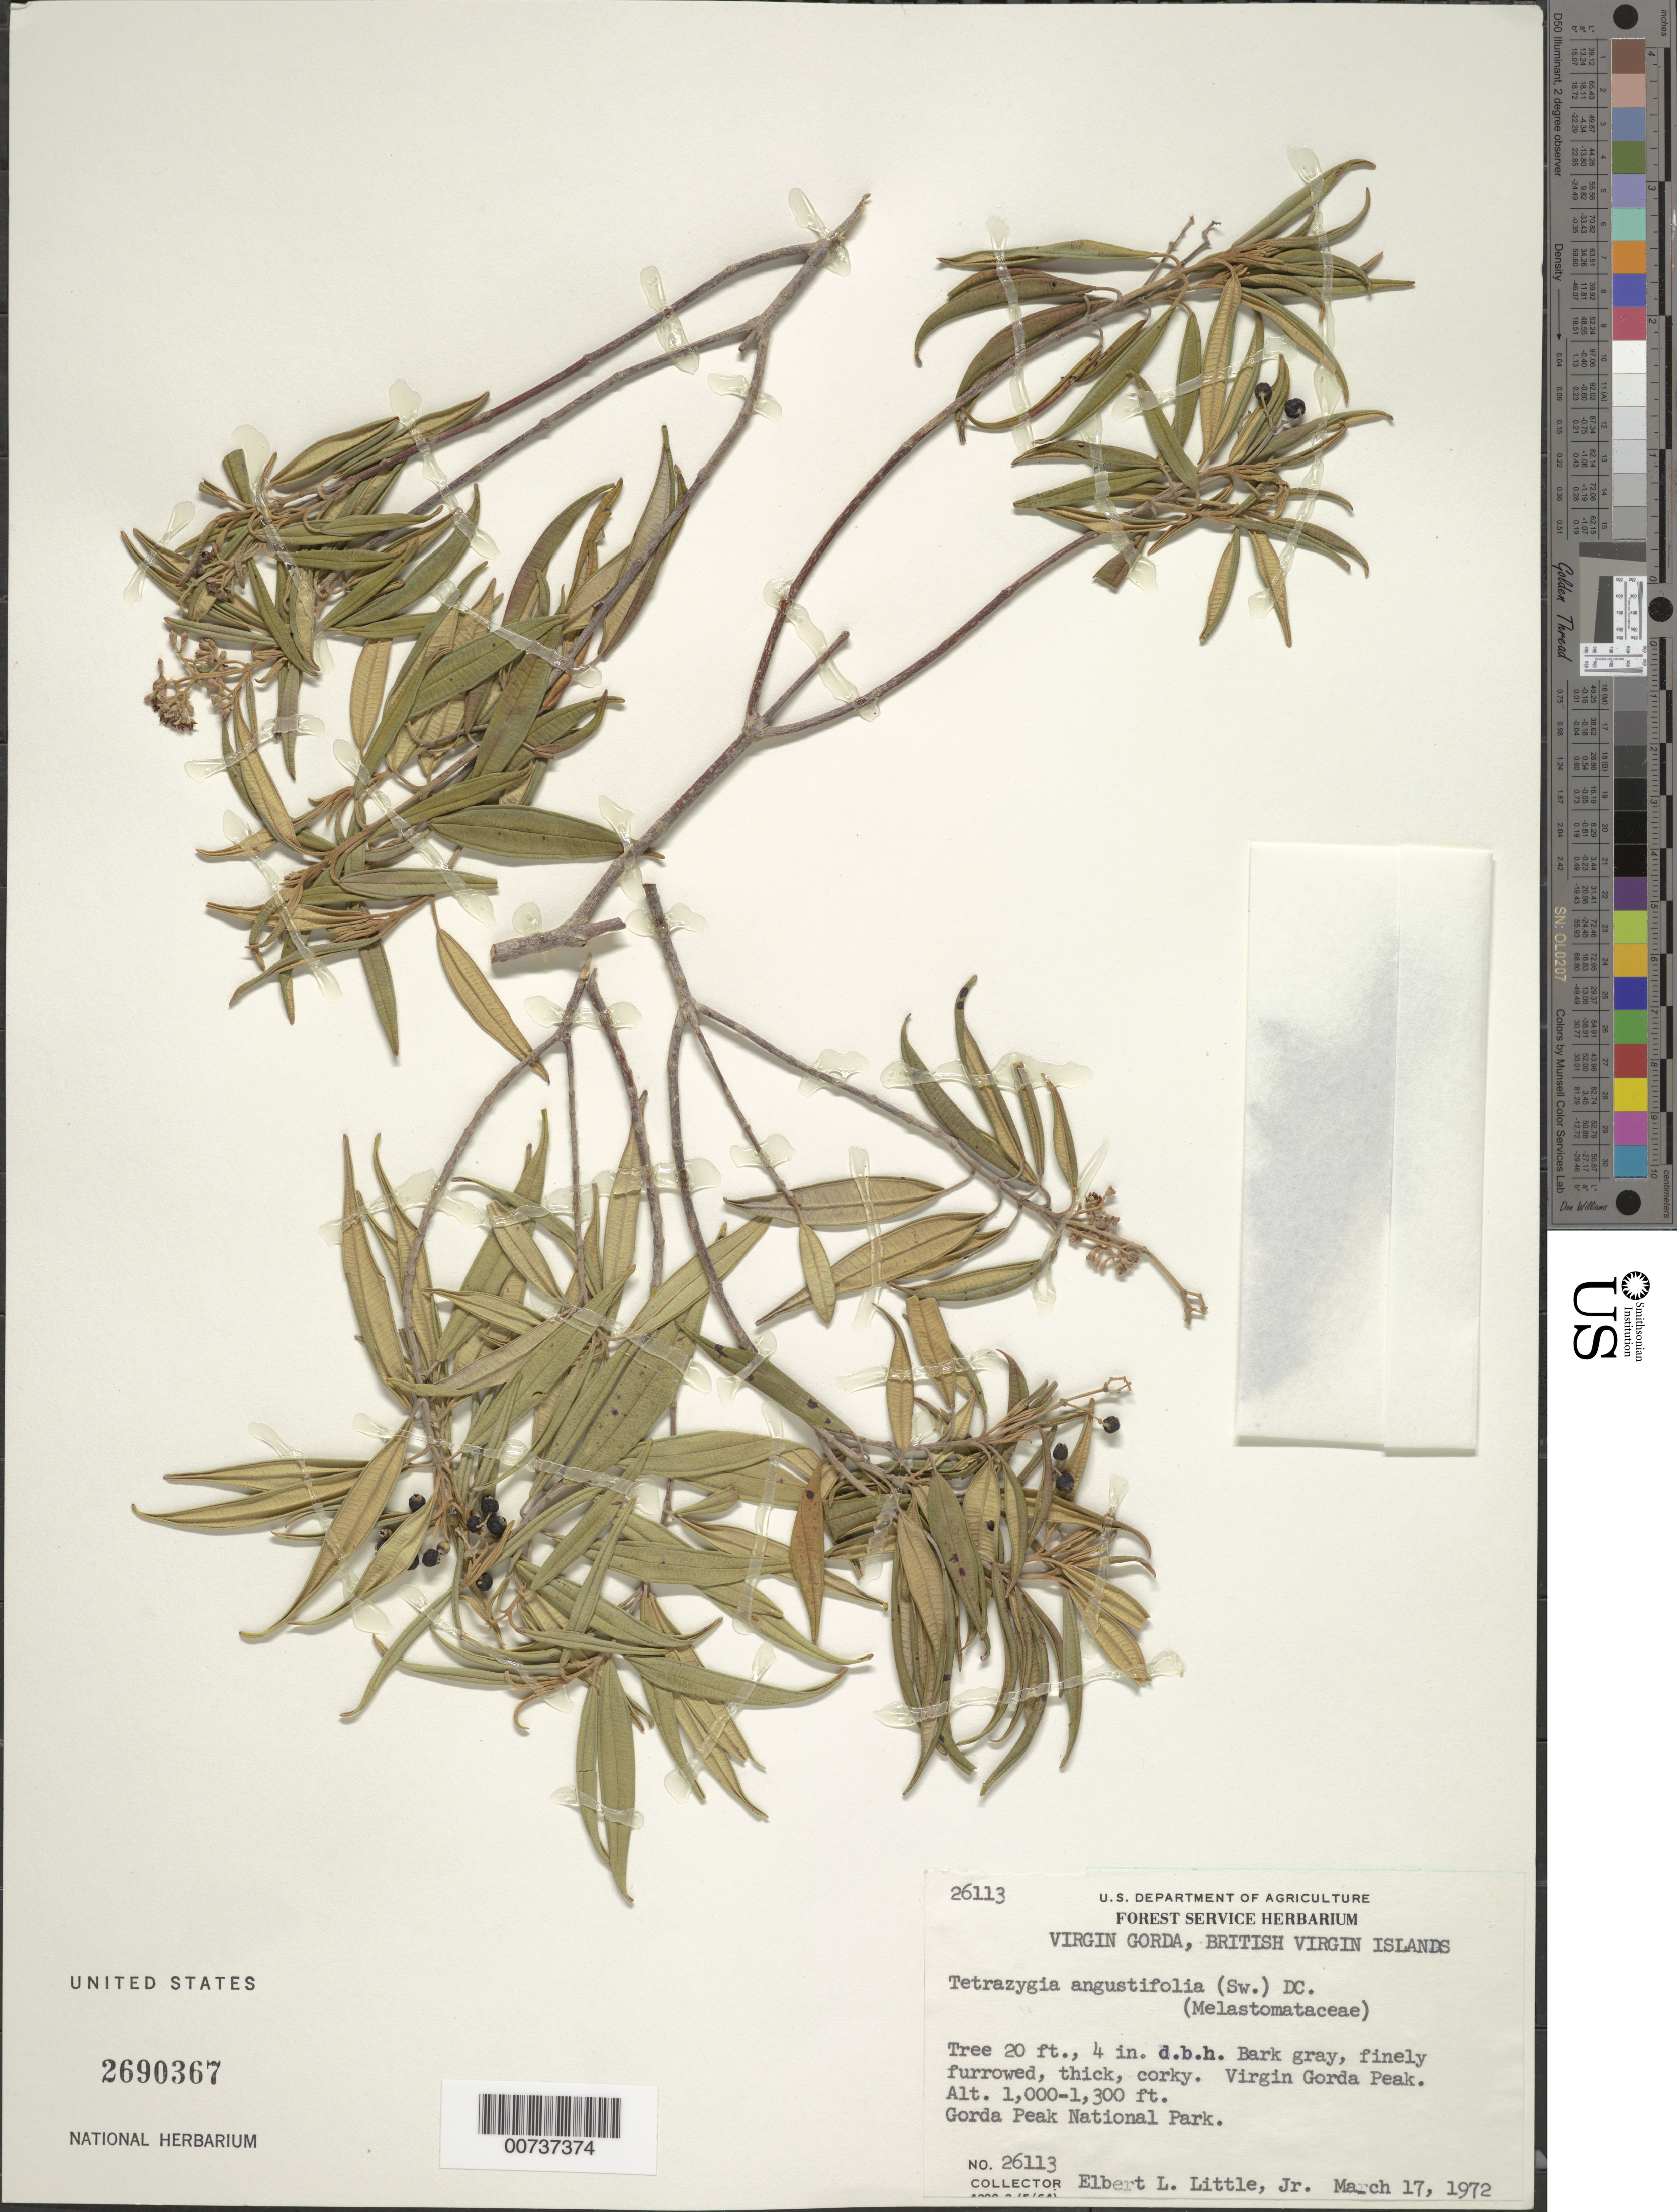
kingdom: Plantae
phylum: Tracheophyta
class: Magnoliopsida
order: Myrtales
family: Melastomataceae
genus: Tetrazygia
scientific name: Tetrazygia angustifolia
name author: (Sw.) DC.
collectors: E. L. Little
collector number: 26113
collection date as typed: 17 Mar 1972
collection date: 1972-03-17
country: British Virgin Islands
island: Virgin Gorda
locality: Virgin Gorda Peak, Gorda Peak National Park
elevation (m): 305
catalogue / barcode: US 2690367